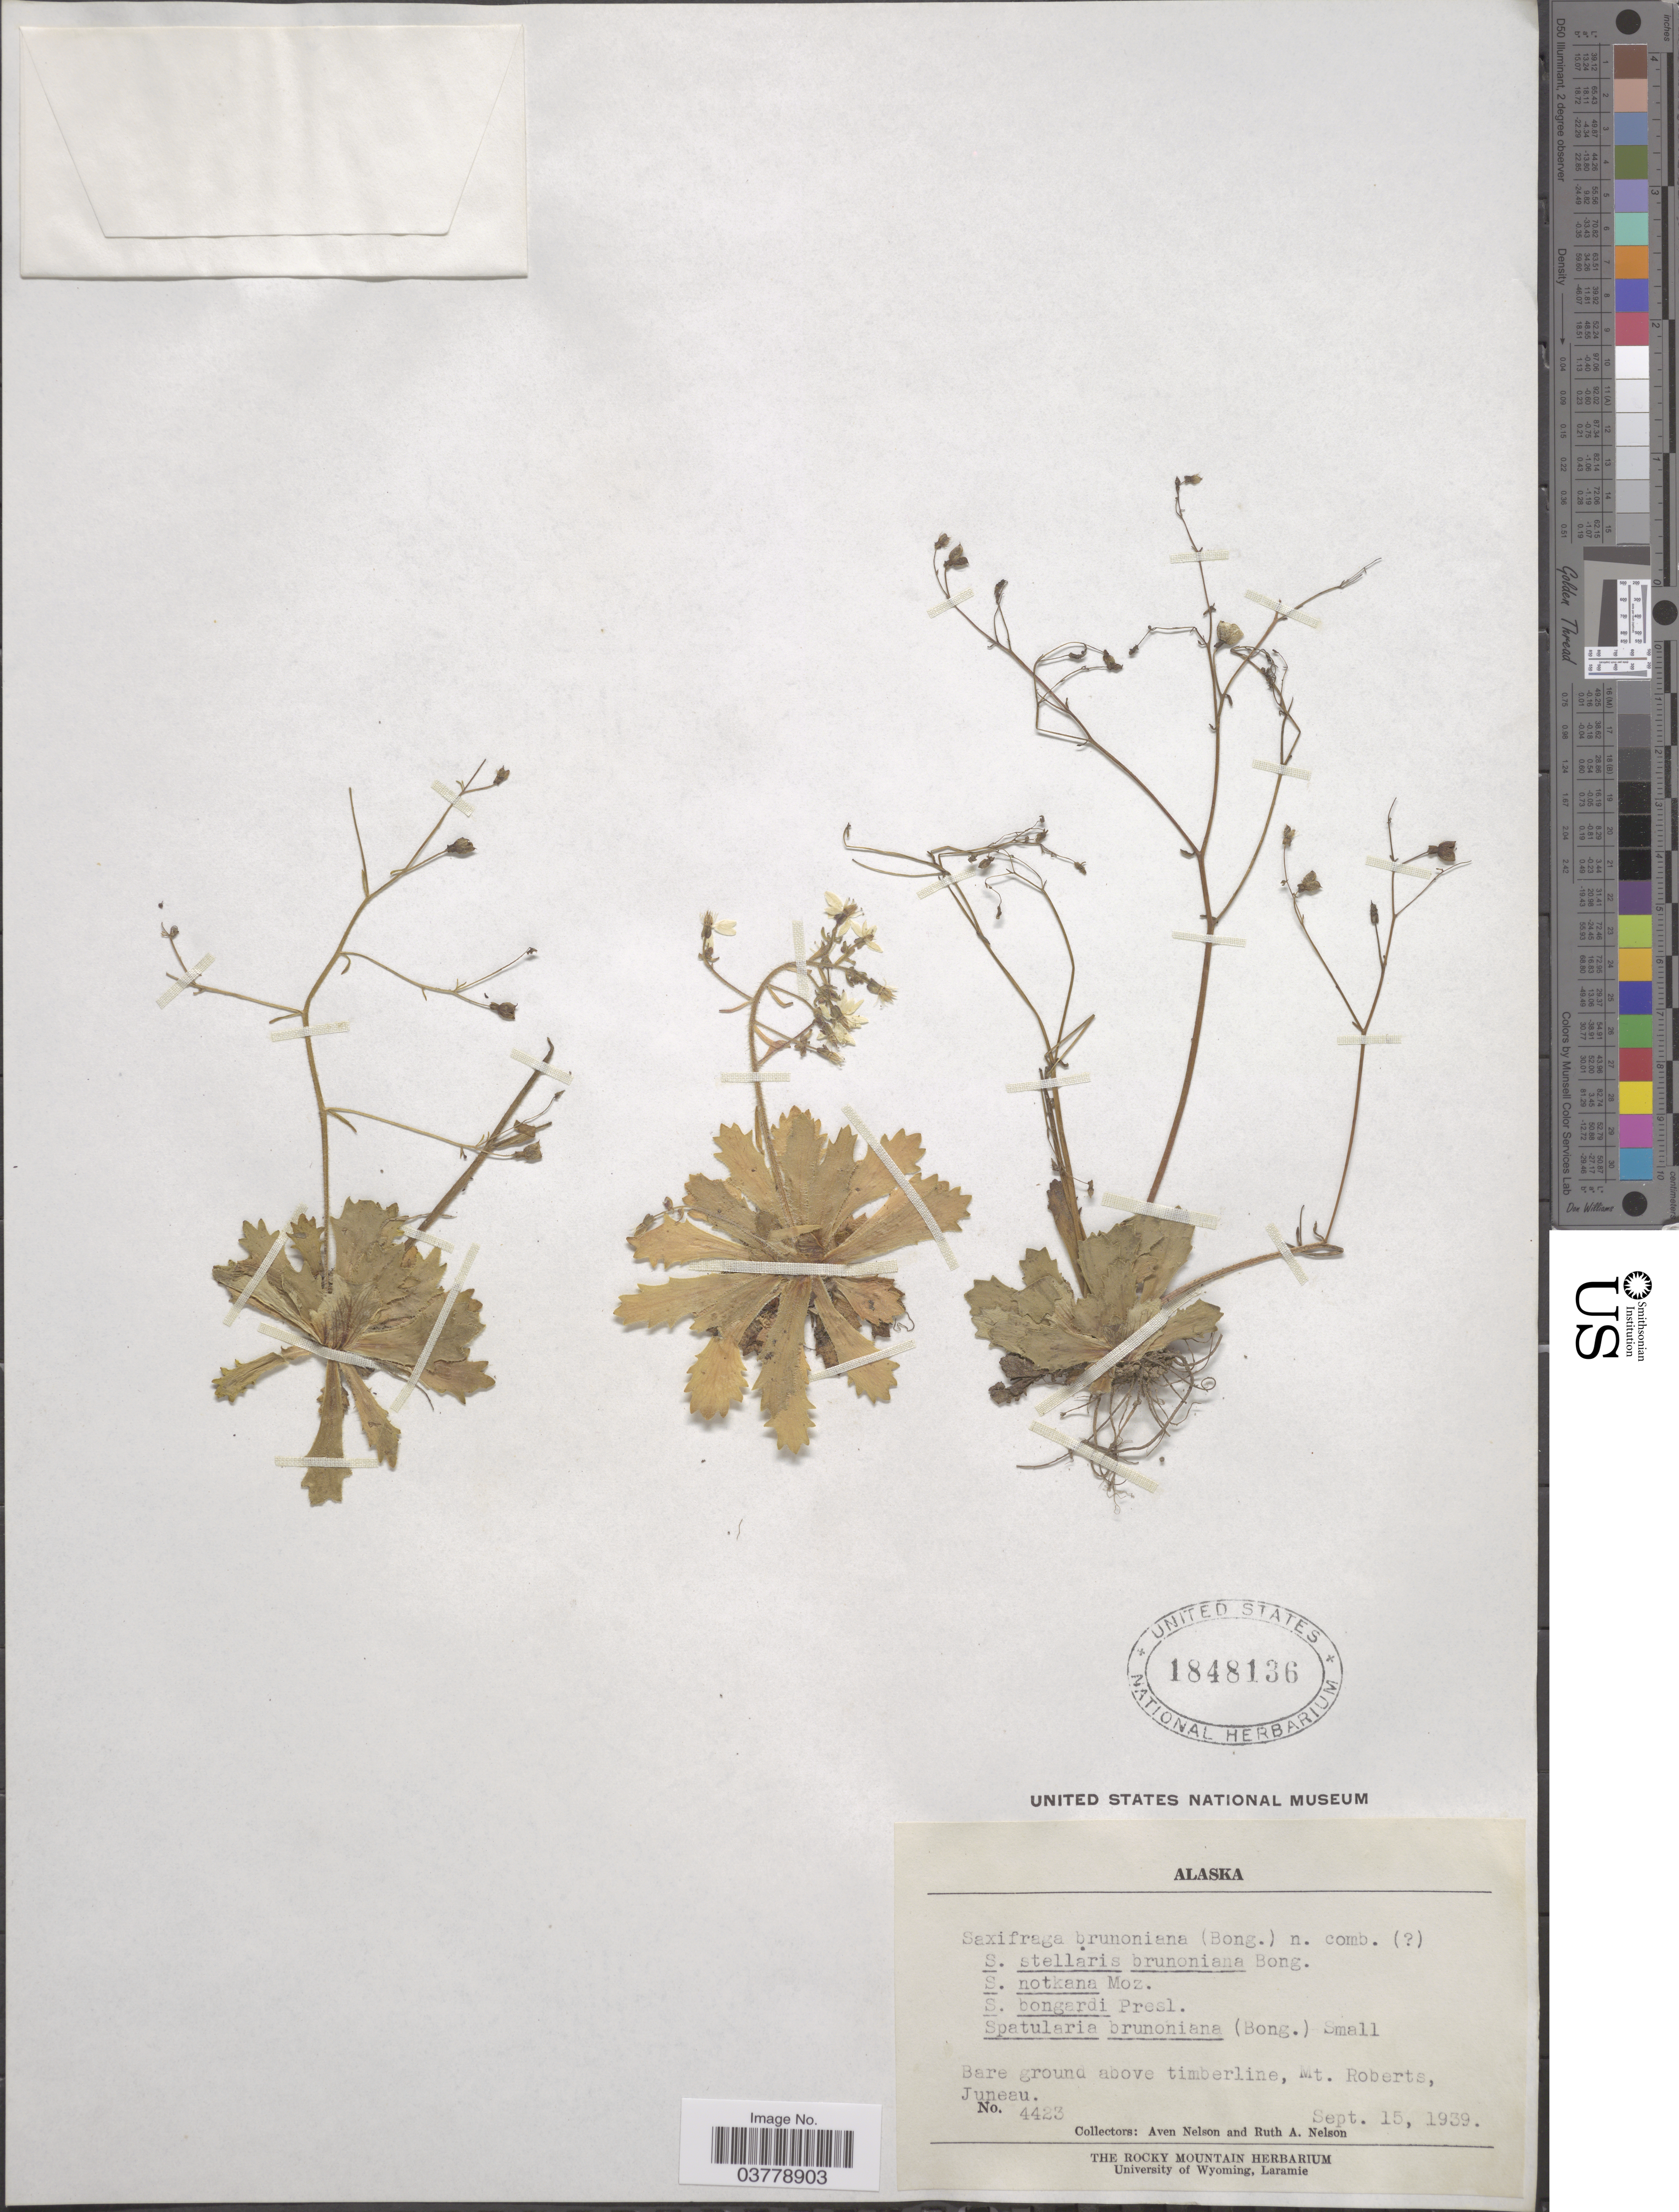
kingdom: Plantae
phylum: Tracheophyta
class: Magnoliopsida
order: Saxifragales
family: Saxifragaceae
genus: Micranthes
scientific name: Micranthes ferruginea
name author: (Graham) Brouillet & Gornall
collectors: A. Nelson & R. A. Nelson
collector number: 4423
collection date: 1939-09-15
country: United States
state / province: Alaska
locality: Bare ground above timberline, Mt. Roberts, Juneau.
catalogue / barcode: US 1848136